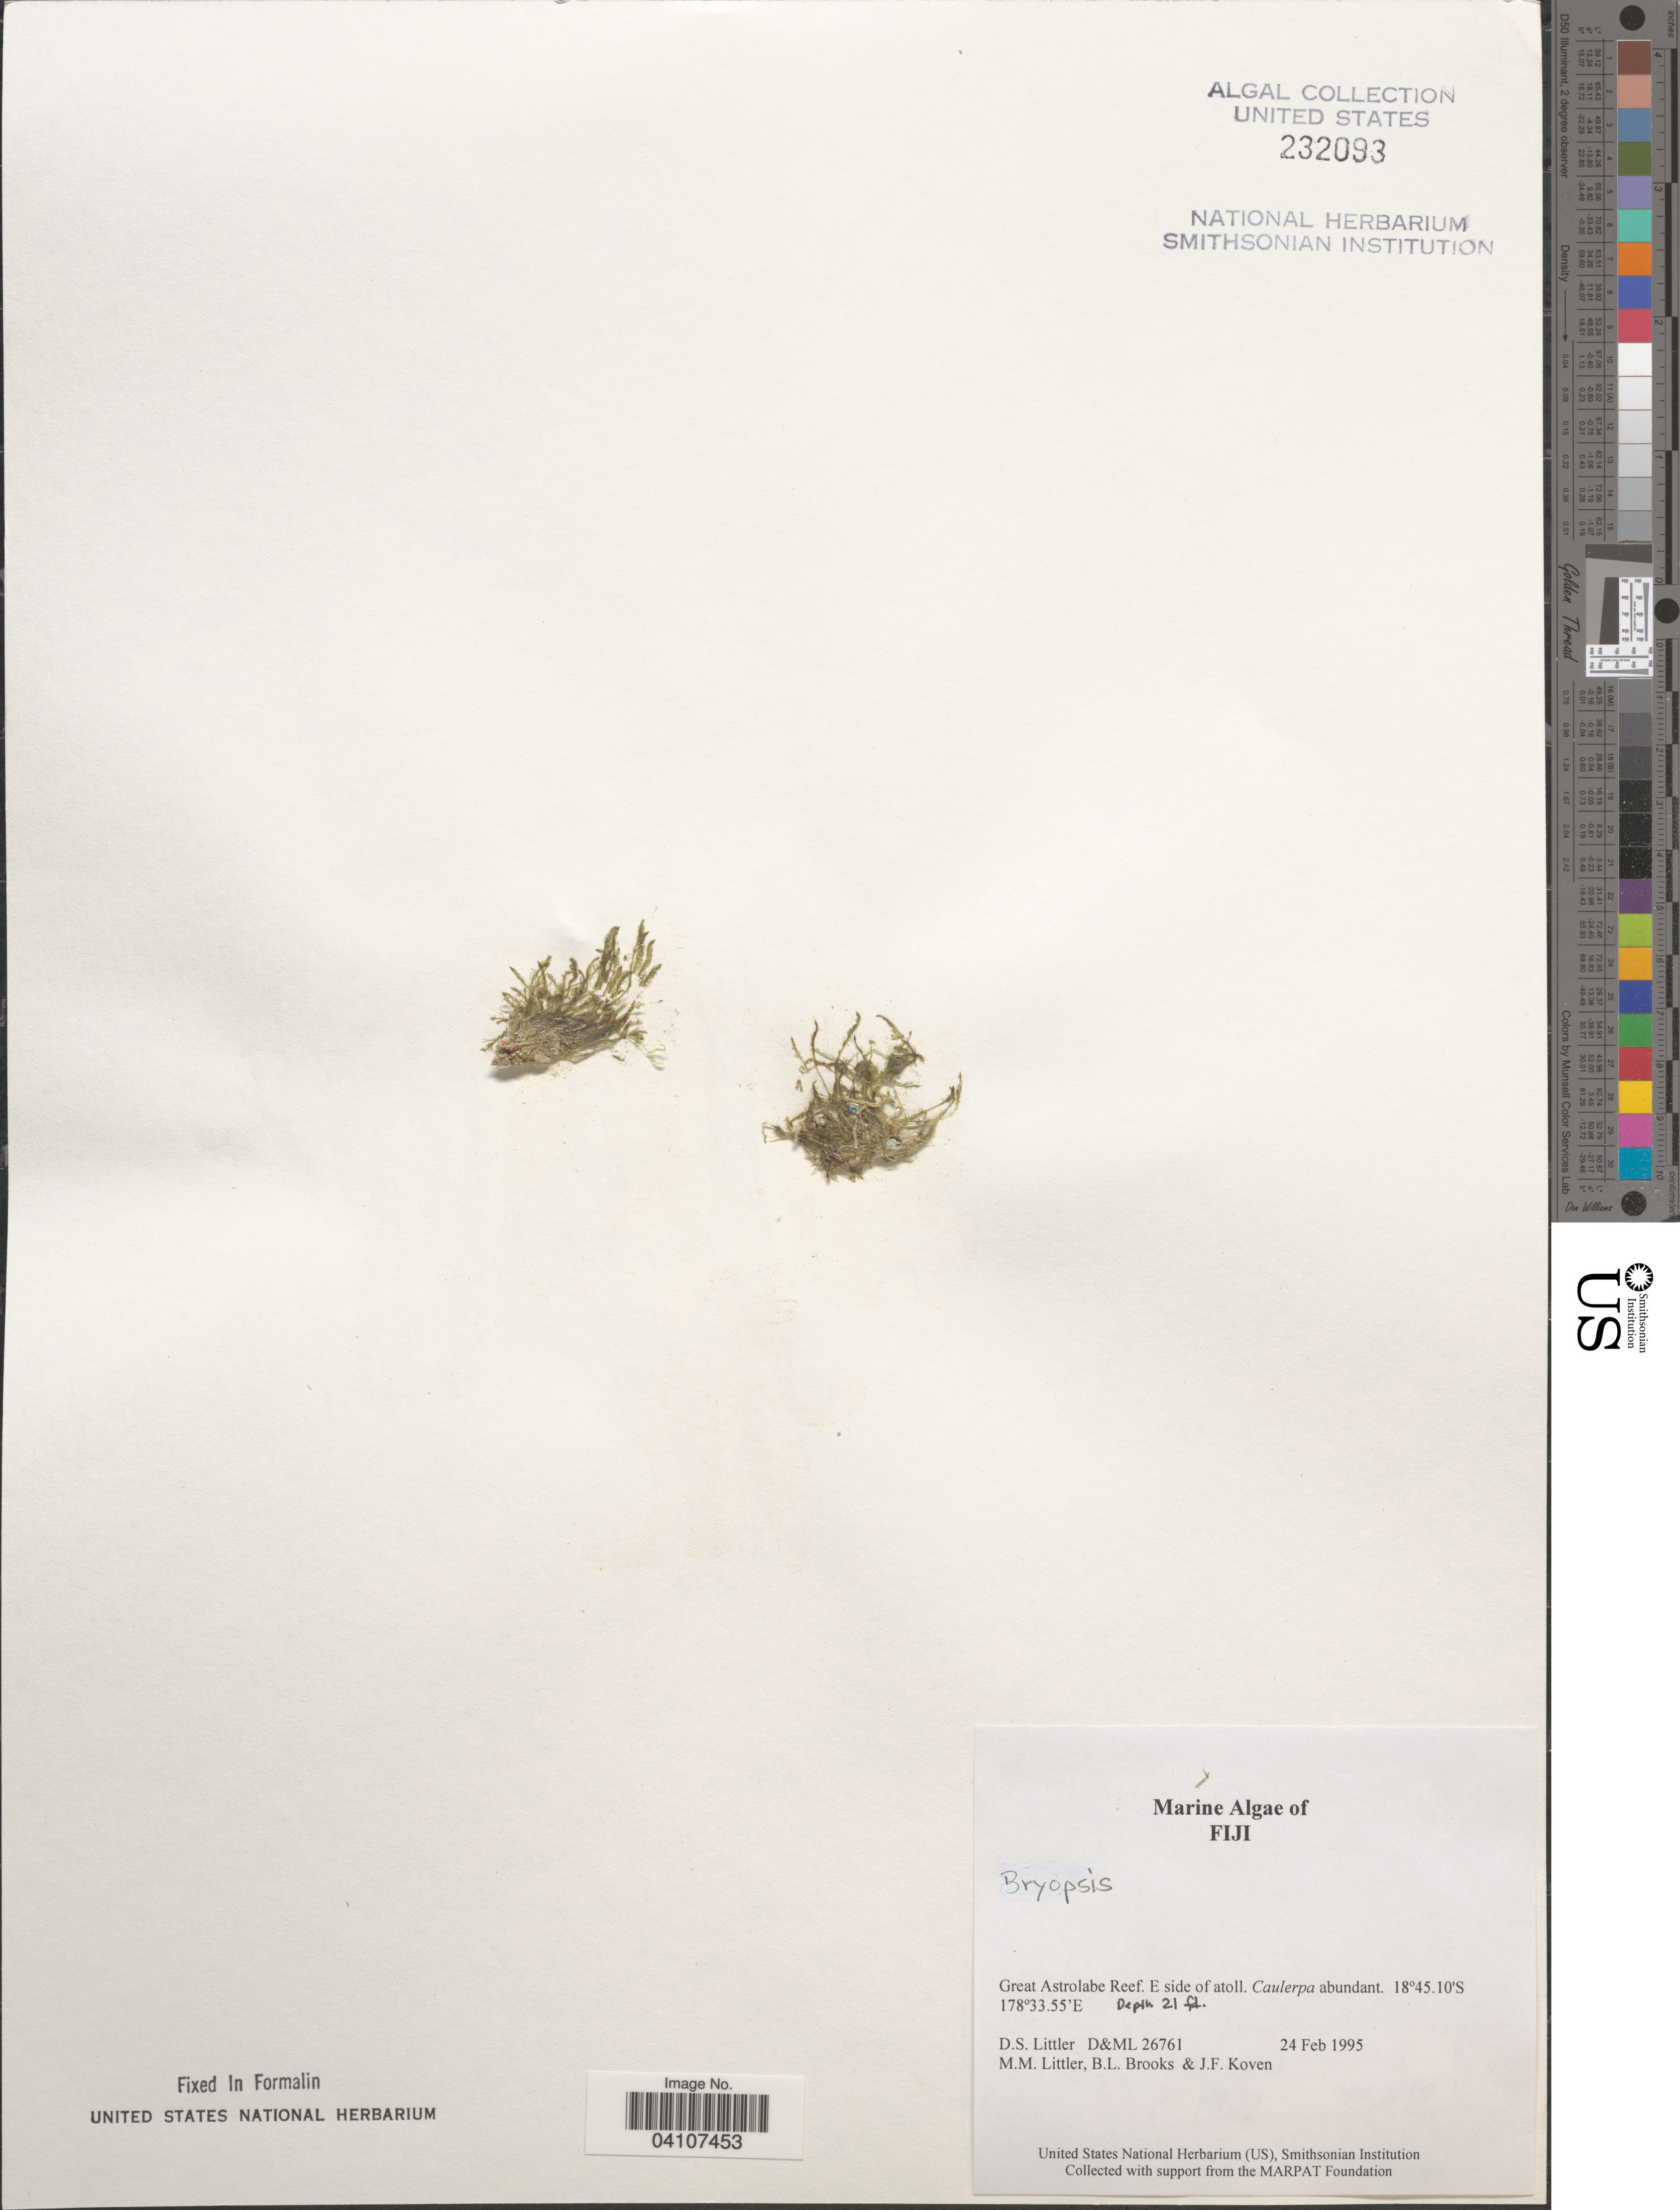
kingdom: Plantae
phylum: Chlorophyta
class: Ulvophyceae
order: Bryopsidales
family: Bryopsidaceae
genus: Bryopsis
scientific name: Bryopsis sp.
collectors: D. S. Littler, B. Brooks & J. Koven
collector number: D&ML 26761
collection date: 1995-02-24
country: Fiji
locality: Great Astrolabe Reef. E. side of atoll.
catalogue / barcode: US 232079